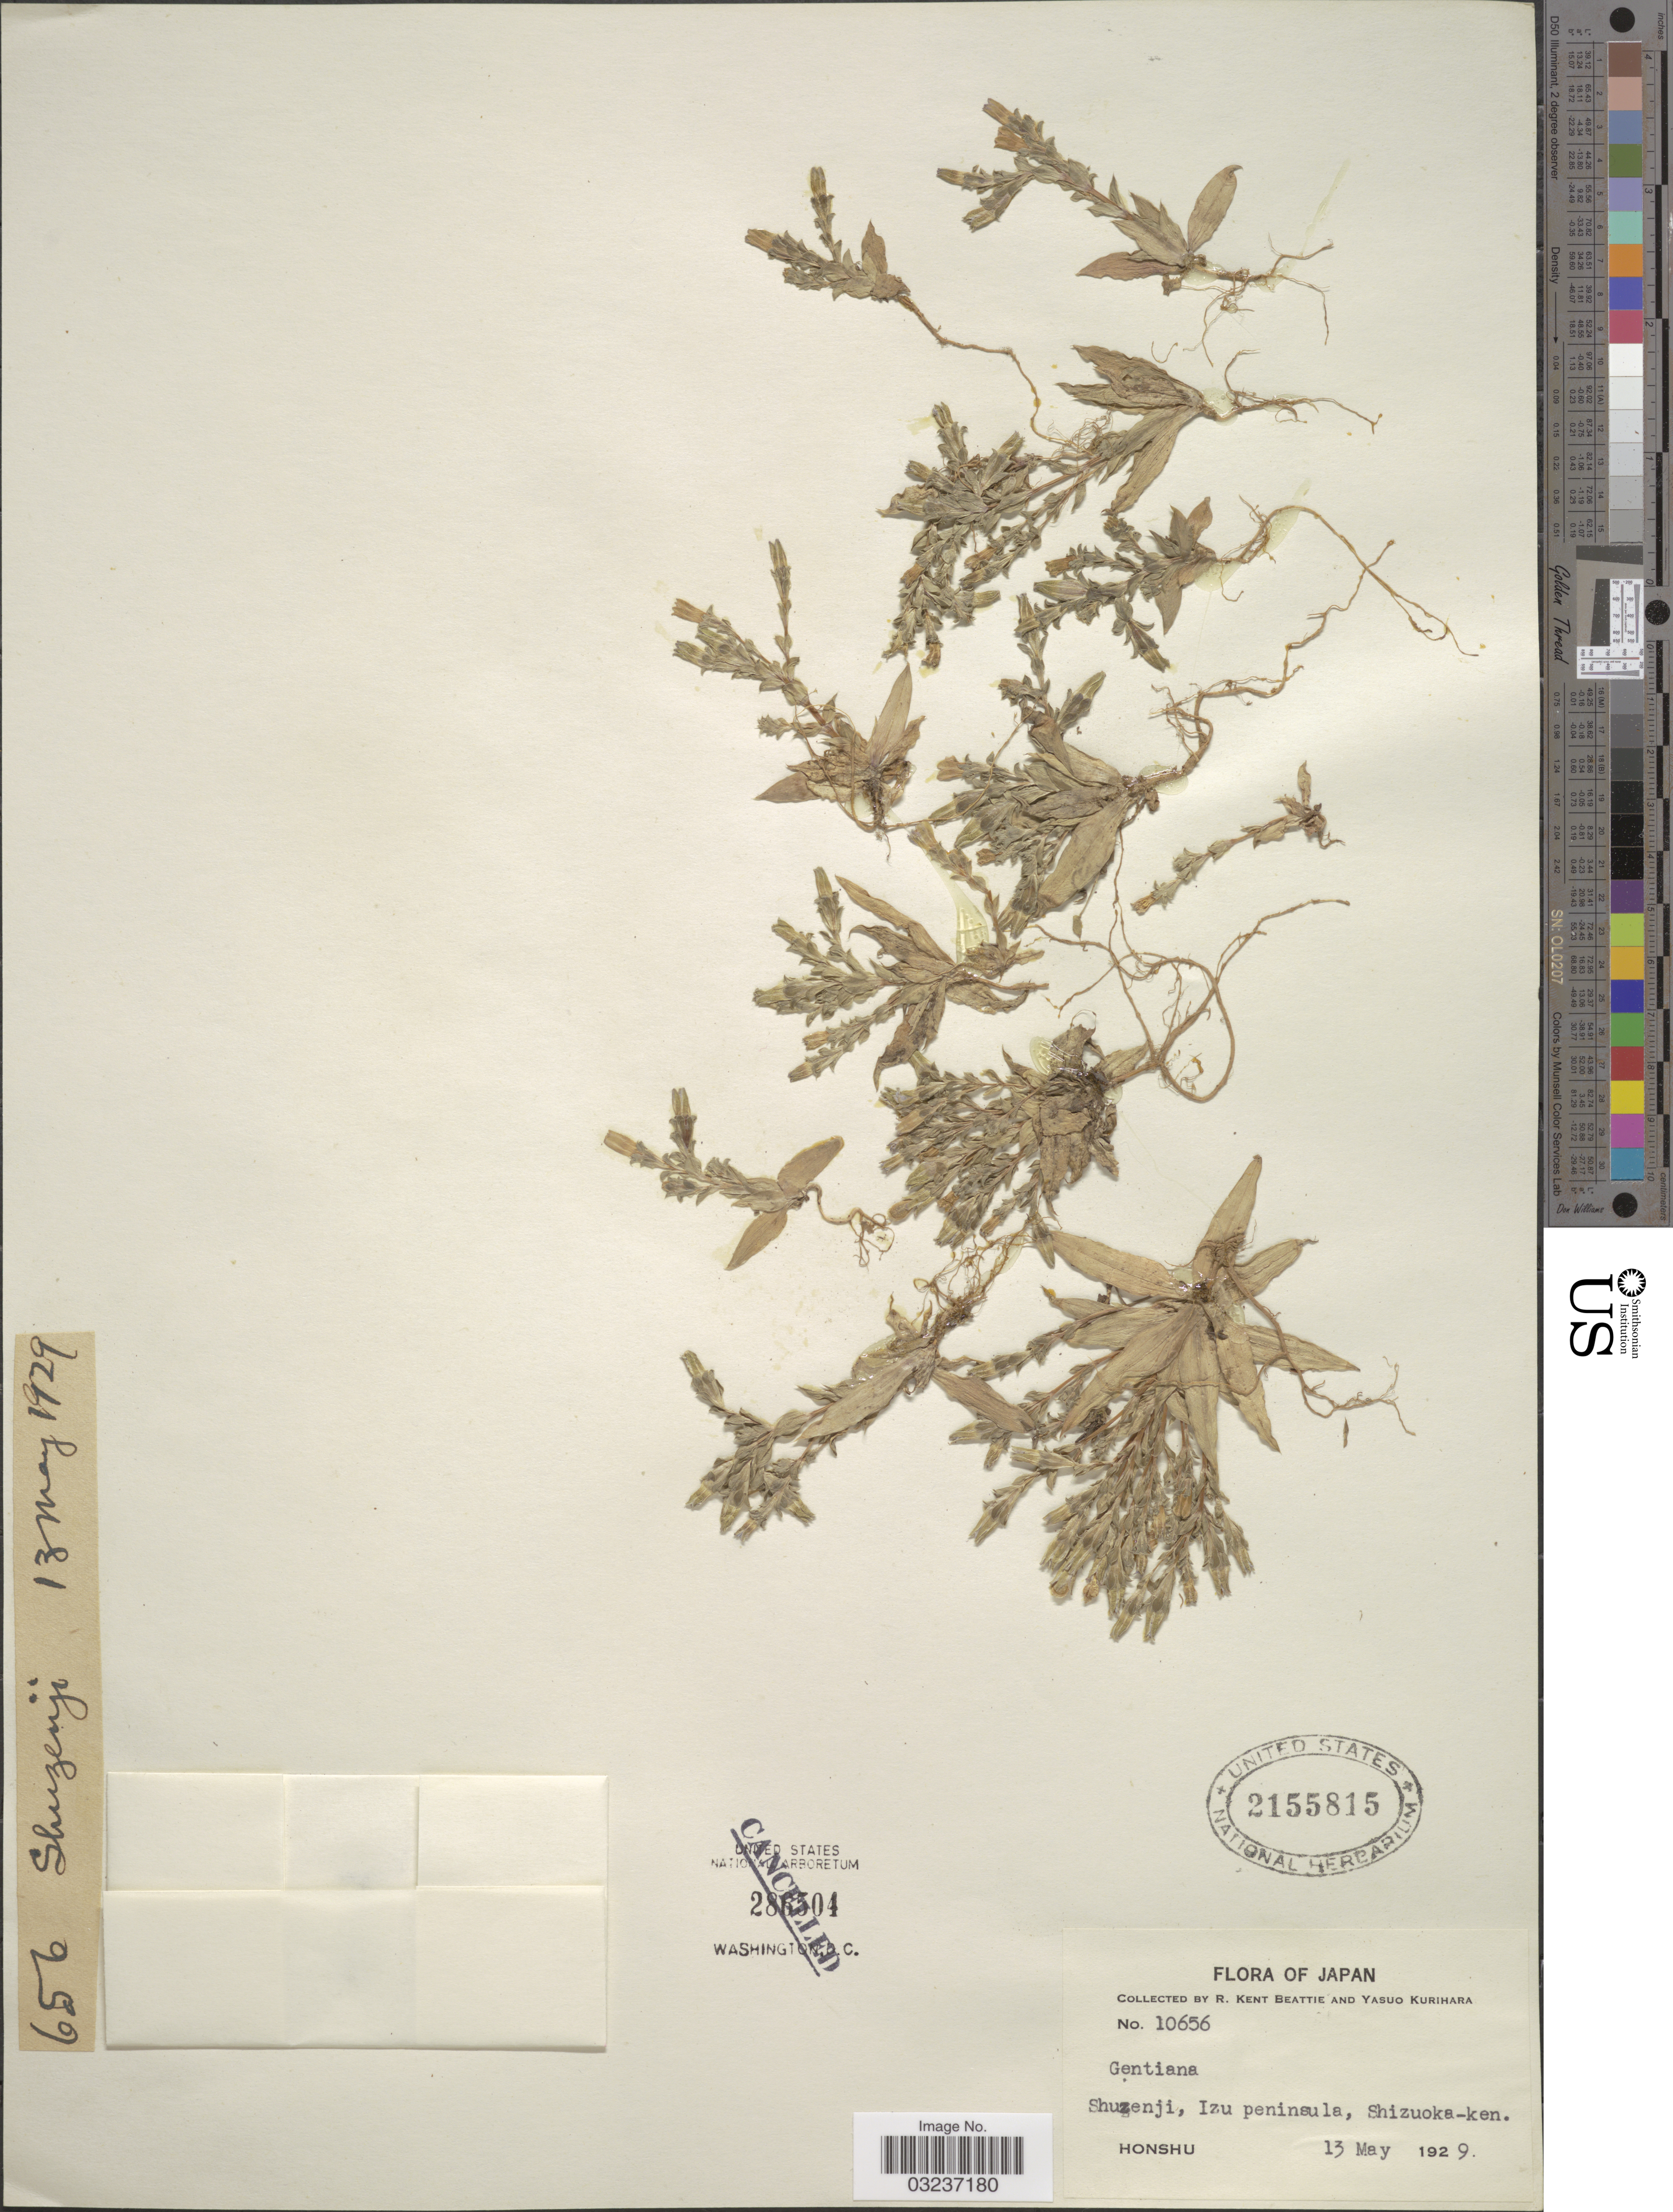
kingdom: Plantae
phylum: Tracheophyta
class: Magnoliopsida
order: Gentianales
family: Gentianaceae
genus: Gentiana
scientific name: Gentiana sp.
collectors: R. K. Beattie & Y. Kurihara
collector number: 10656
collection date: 1929-05-13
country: Japan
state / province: Sizuoka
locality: Shuzenji, Izu peninsula, Shizuoka-ken. Honshu.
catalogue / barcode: US 2155815